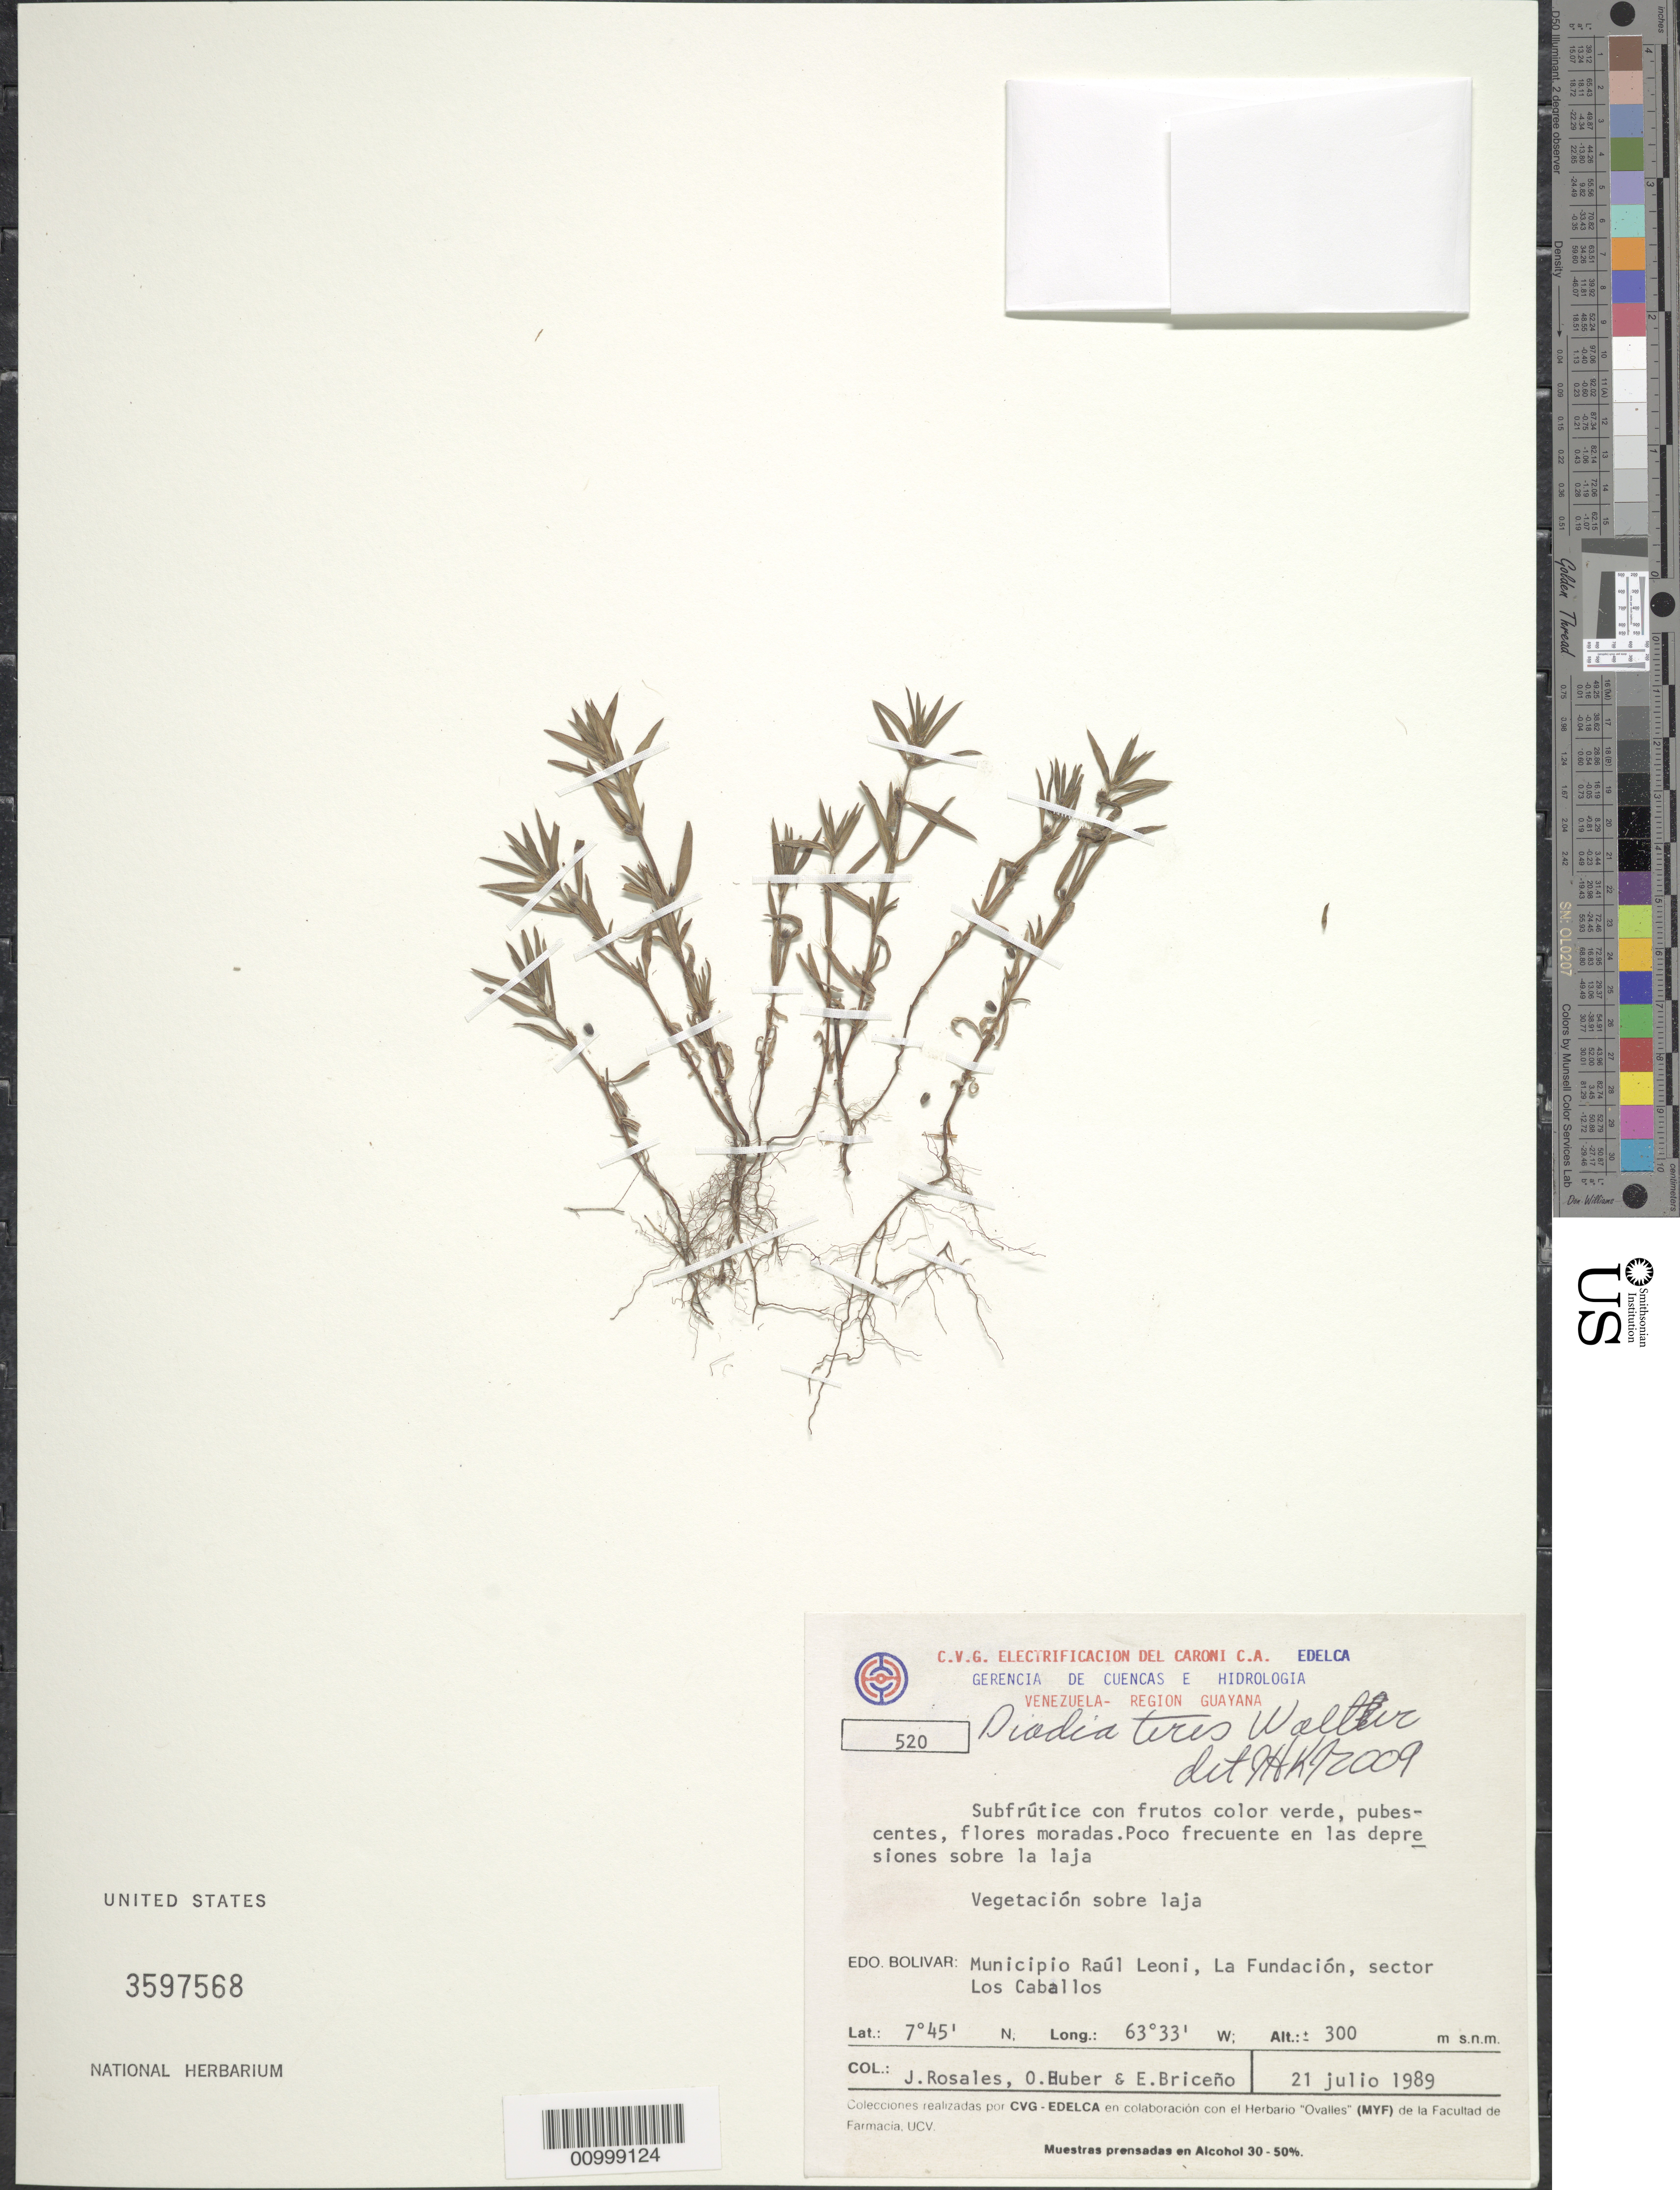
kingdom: Plantae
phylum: Tracheophyta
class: Magnoliopsida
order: Gentianales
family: Rubiaceae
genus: Diodia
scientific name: Diodia teres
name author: Walter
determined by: Kirkbride, J. H.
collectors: J. Rosales, O. Huber & E. Briceño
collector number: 520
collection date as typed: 21-Jul-89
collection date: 1989-07-21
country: Venezuela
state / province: Bolívar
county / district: Angostura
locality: Municipo Raúl Leoni [=Angostura], La Fundacion, sector Los Caballos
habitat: Vegetacion sobre laja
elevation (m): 300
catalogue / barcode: US 3597568